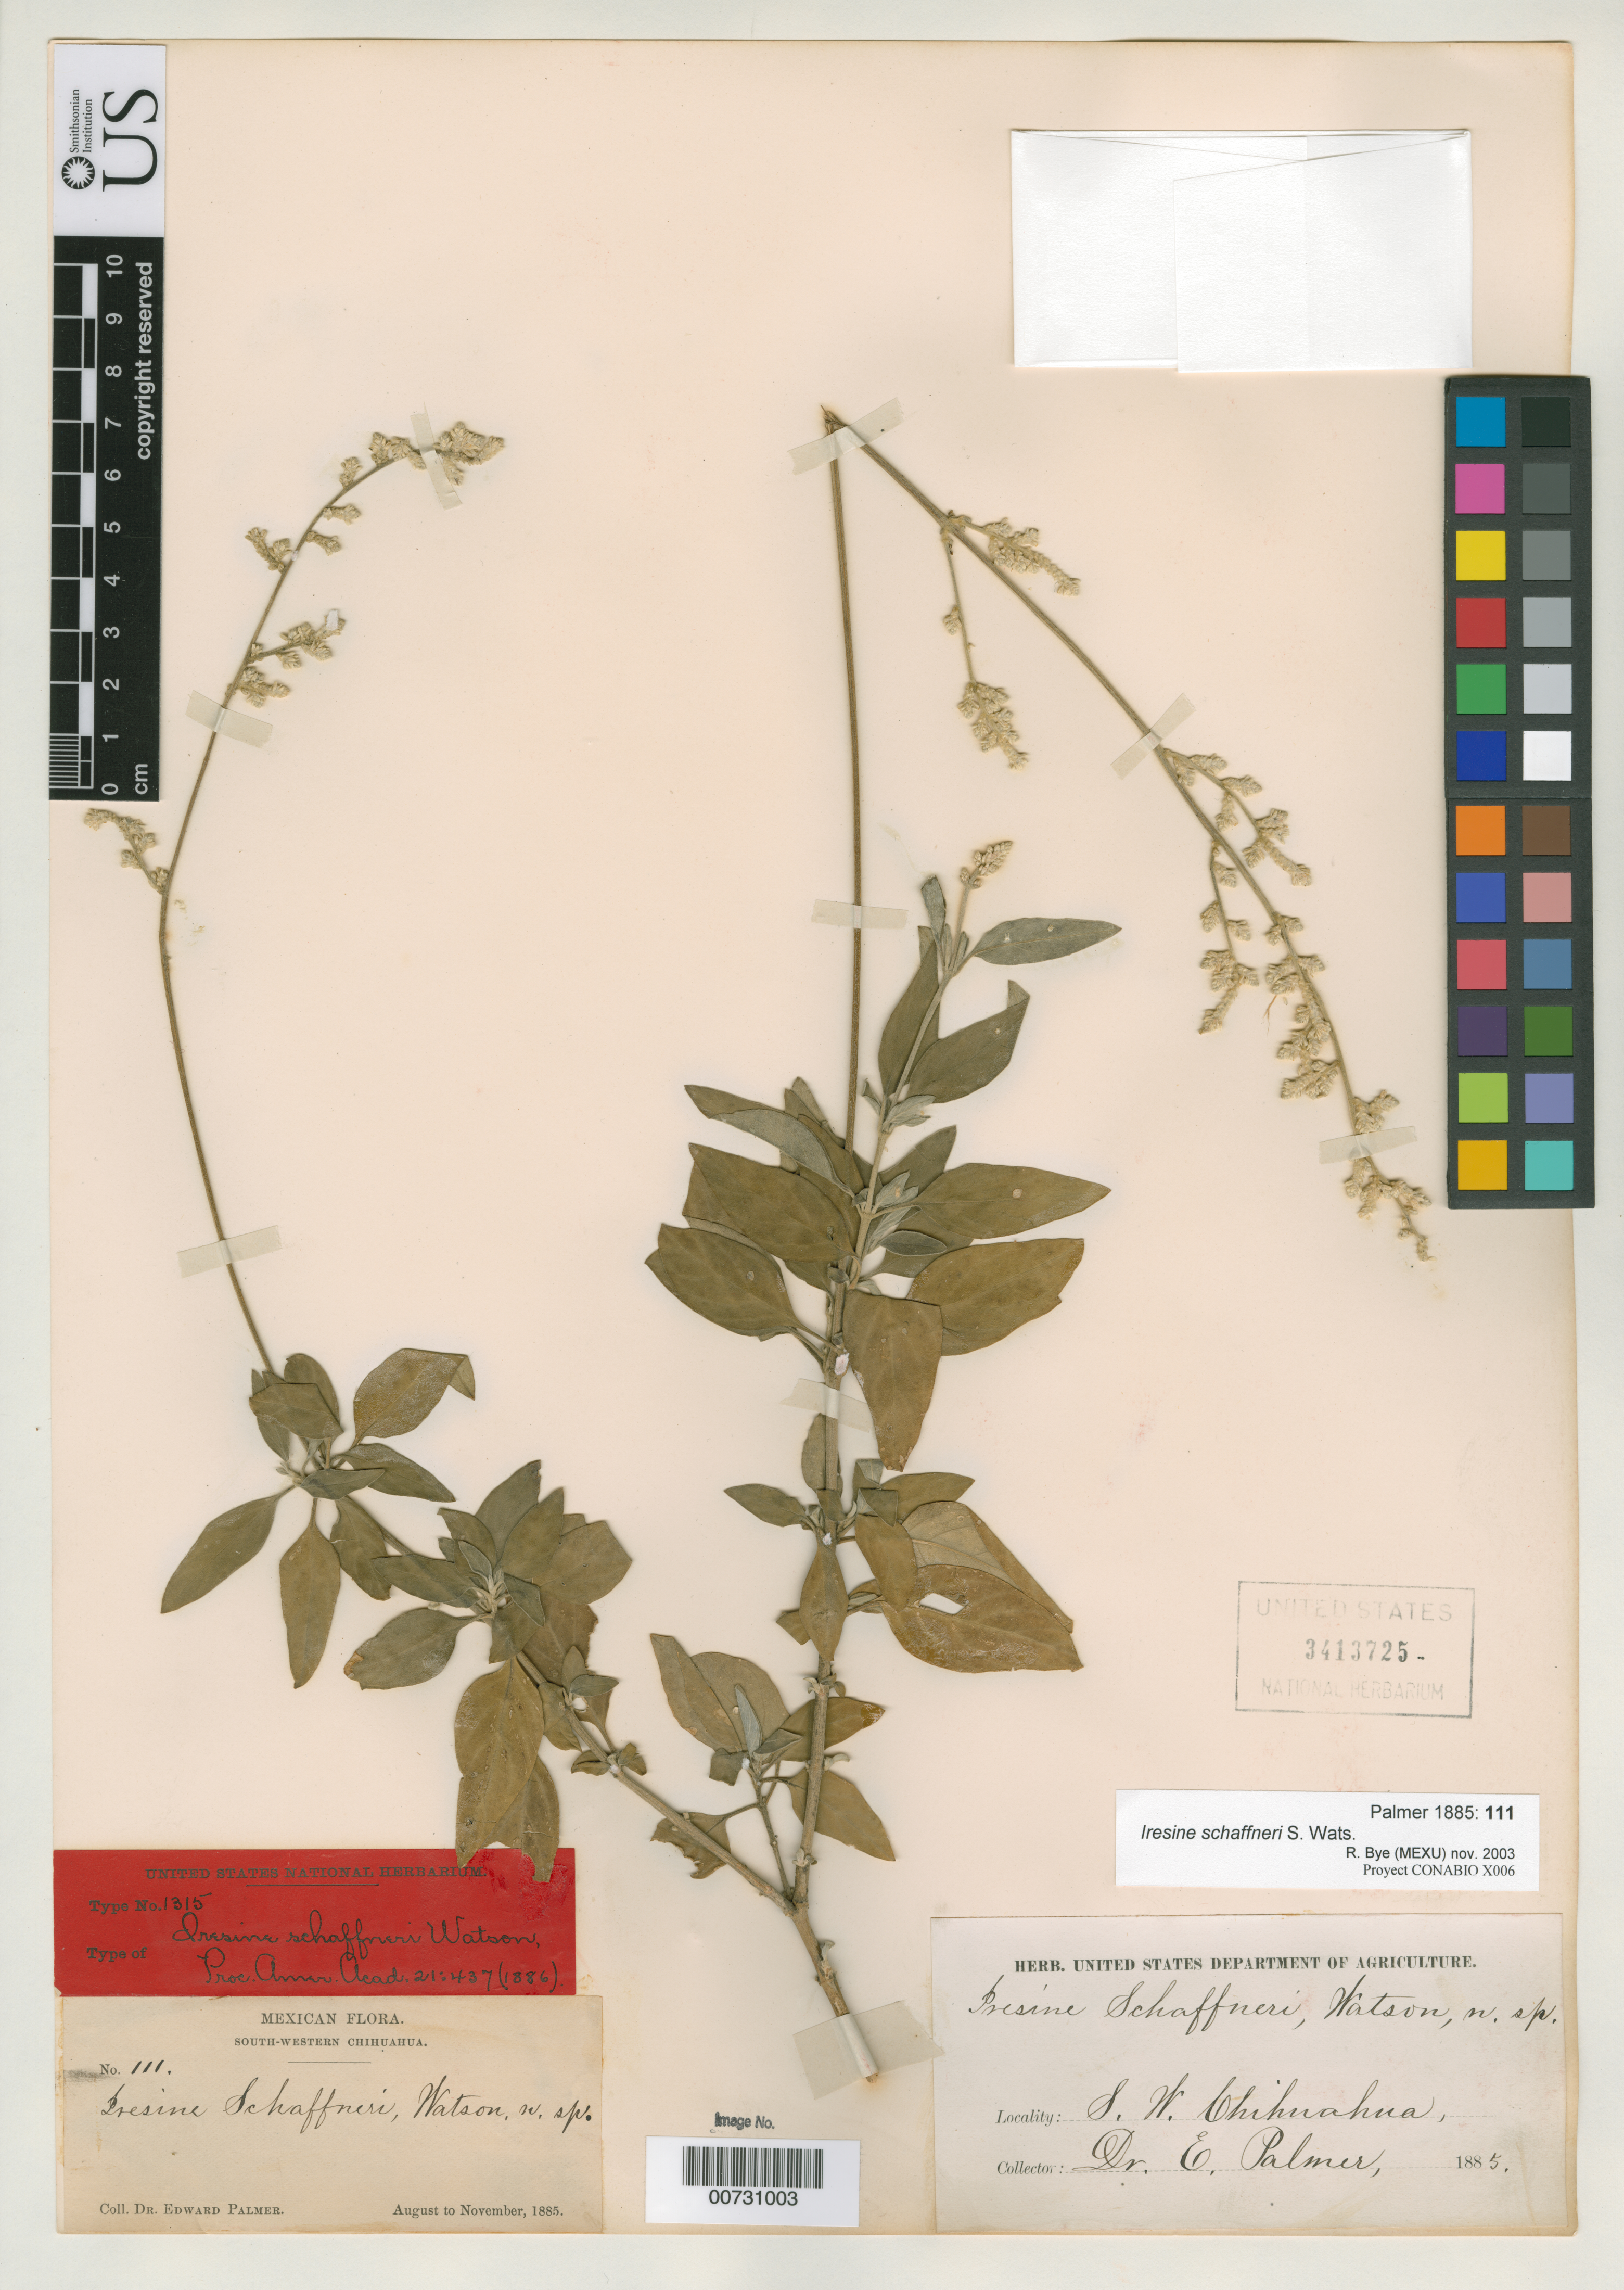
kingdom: Plantae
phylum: Tracheophyta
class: Magnoliopsida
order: Caryophyllales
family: Amaranthaceae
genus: Iresine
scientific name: Iresine schaffneri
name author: S. Watson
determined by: Bye, R. A., (COLO), University of Colorado Museum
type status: Isosyntype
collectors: E. Palmer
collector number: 111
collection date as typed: Aug 1885 to Nov 1885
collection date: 1885-08/1885-11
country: Mexico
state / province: Chihuahua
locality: South-western Chihuahua.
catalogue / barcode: US 3413725